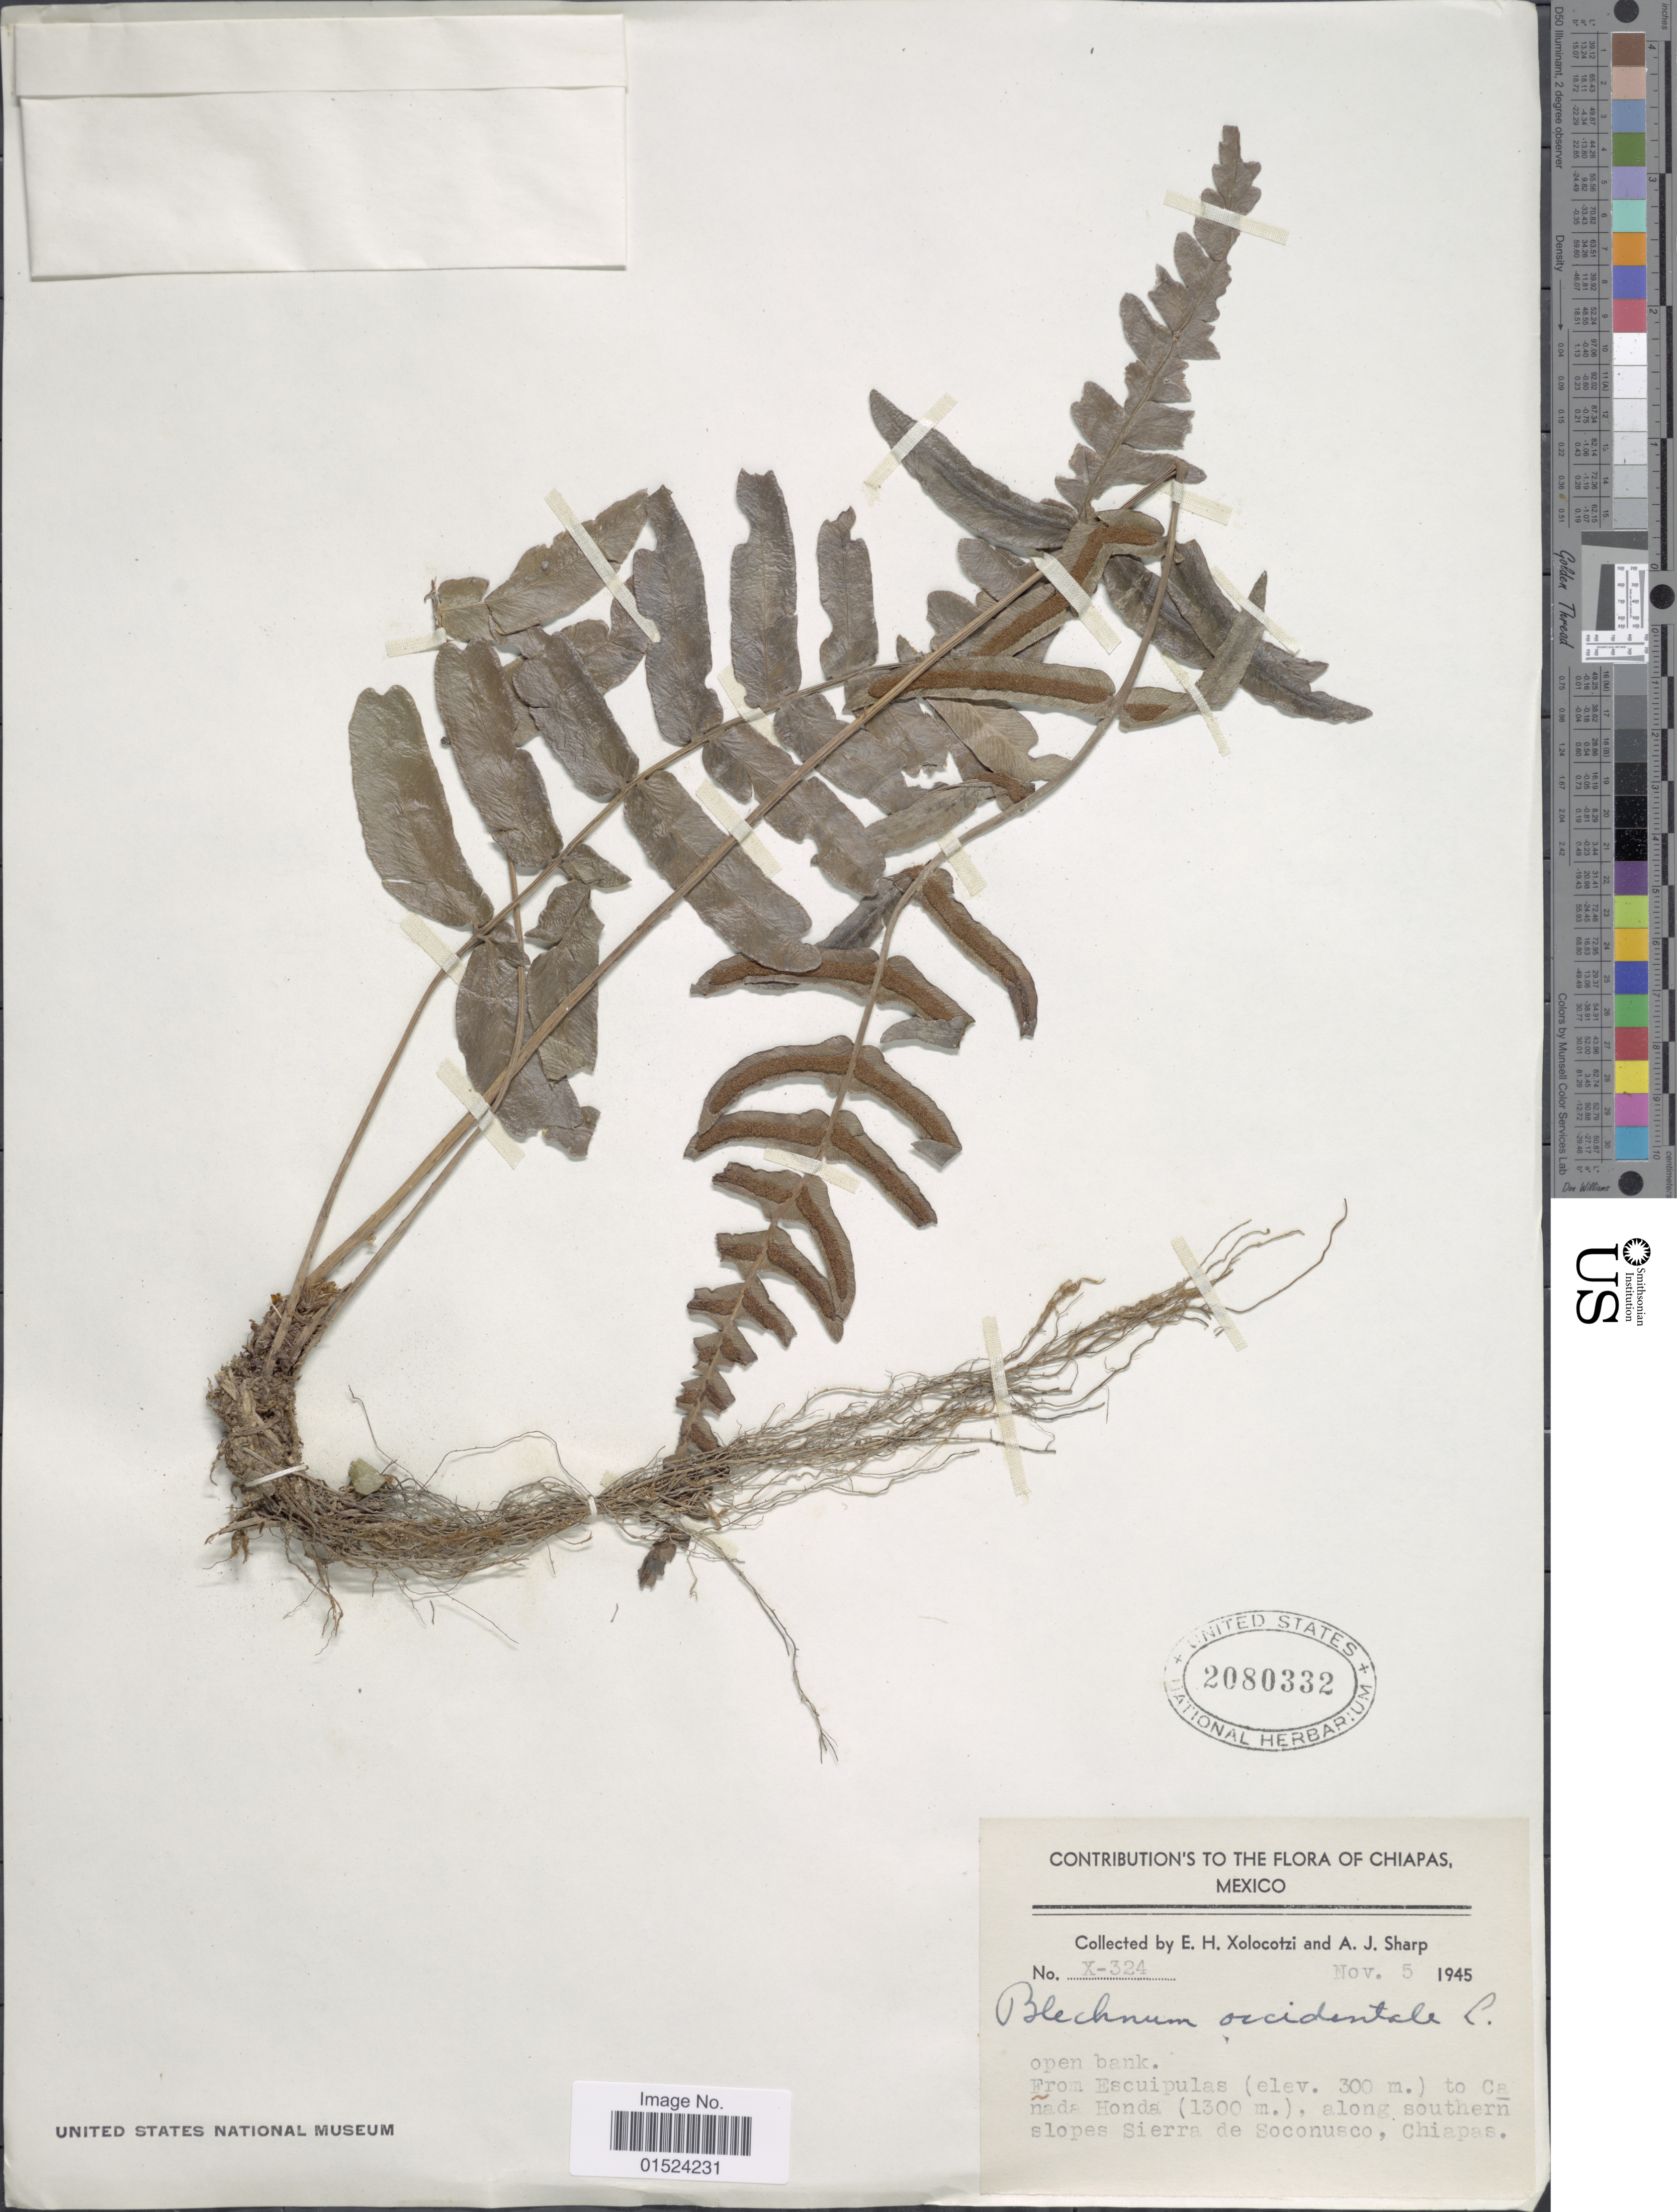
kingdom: Plantae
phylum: Tracheophyta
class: Polypodiopsida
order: Polypodiales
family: Blechnaceae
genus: Blechnum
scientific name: Blechnum occidentale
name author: L.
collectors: E. I. Hernández-X. & A. J. Sharp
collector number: X-324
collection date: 1945-11-05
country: Mexico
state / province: Chiapas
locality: From Escuipulas to Cañada Honda, along southern slopes Sierra de Soconusco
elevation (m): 300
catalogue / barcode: US 2080332